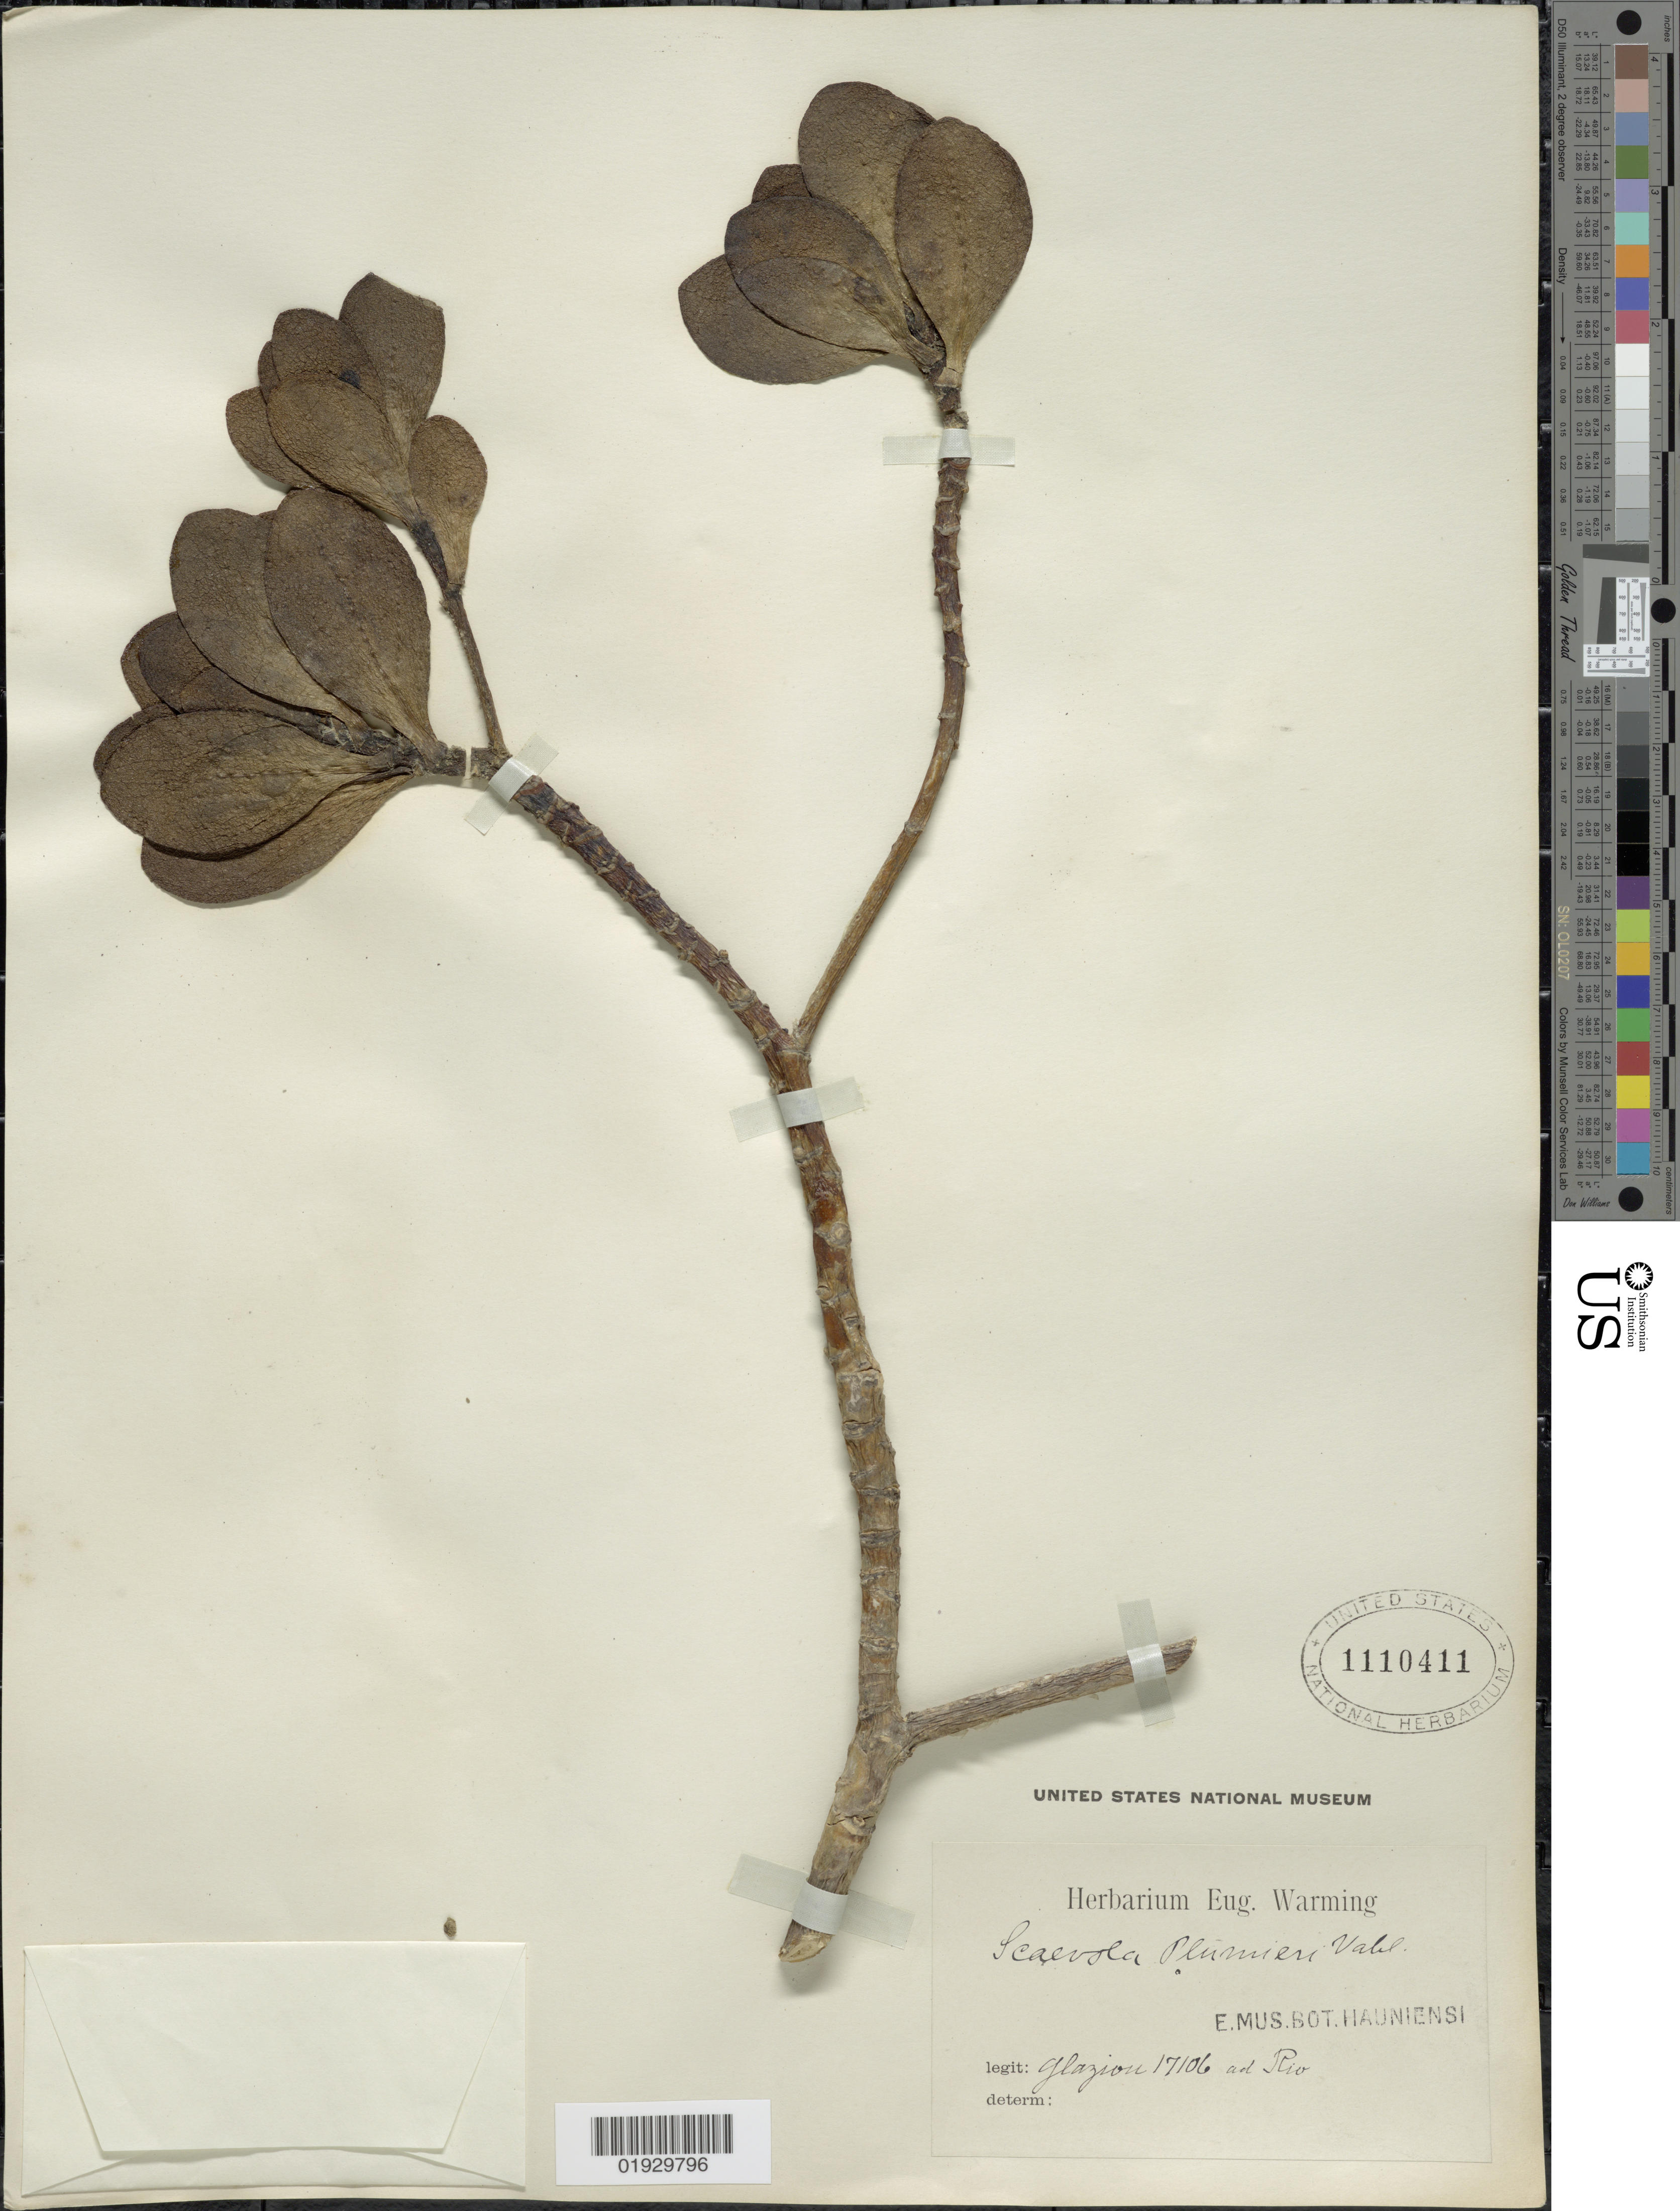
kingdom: Plantae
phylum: Tracheophyta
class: Magnoliopsida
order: Asterales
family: Goodeniaceae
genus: Scaevola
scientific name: Scaevola plumieri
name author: (L.) Vahl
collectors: Glaziou, --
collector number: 17106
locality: Ad Rio.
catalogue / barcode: US 1110411